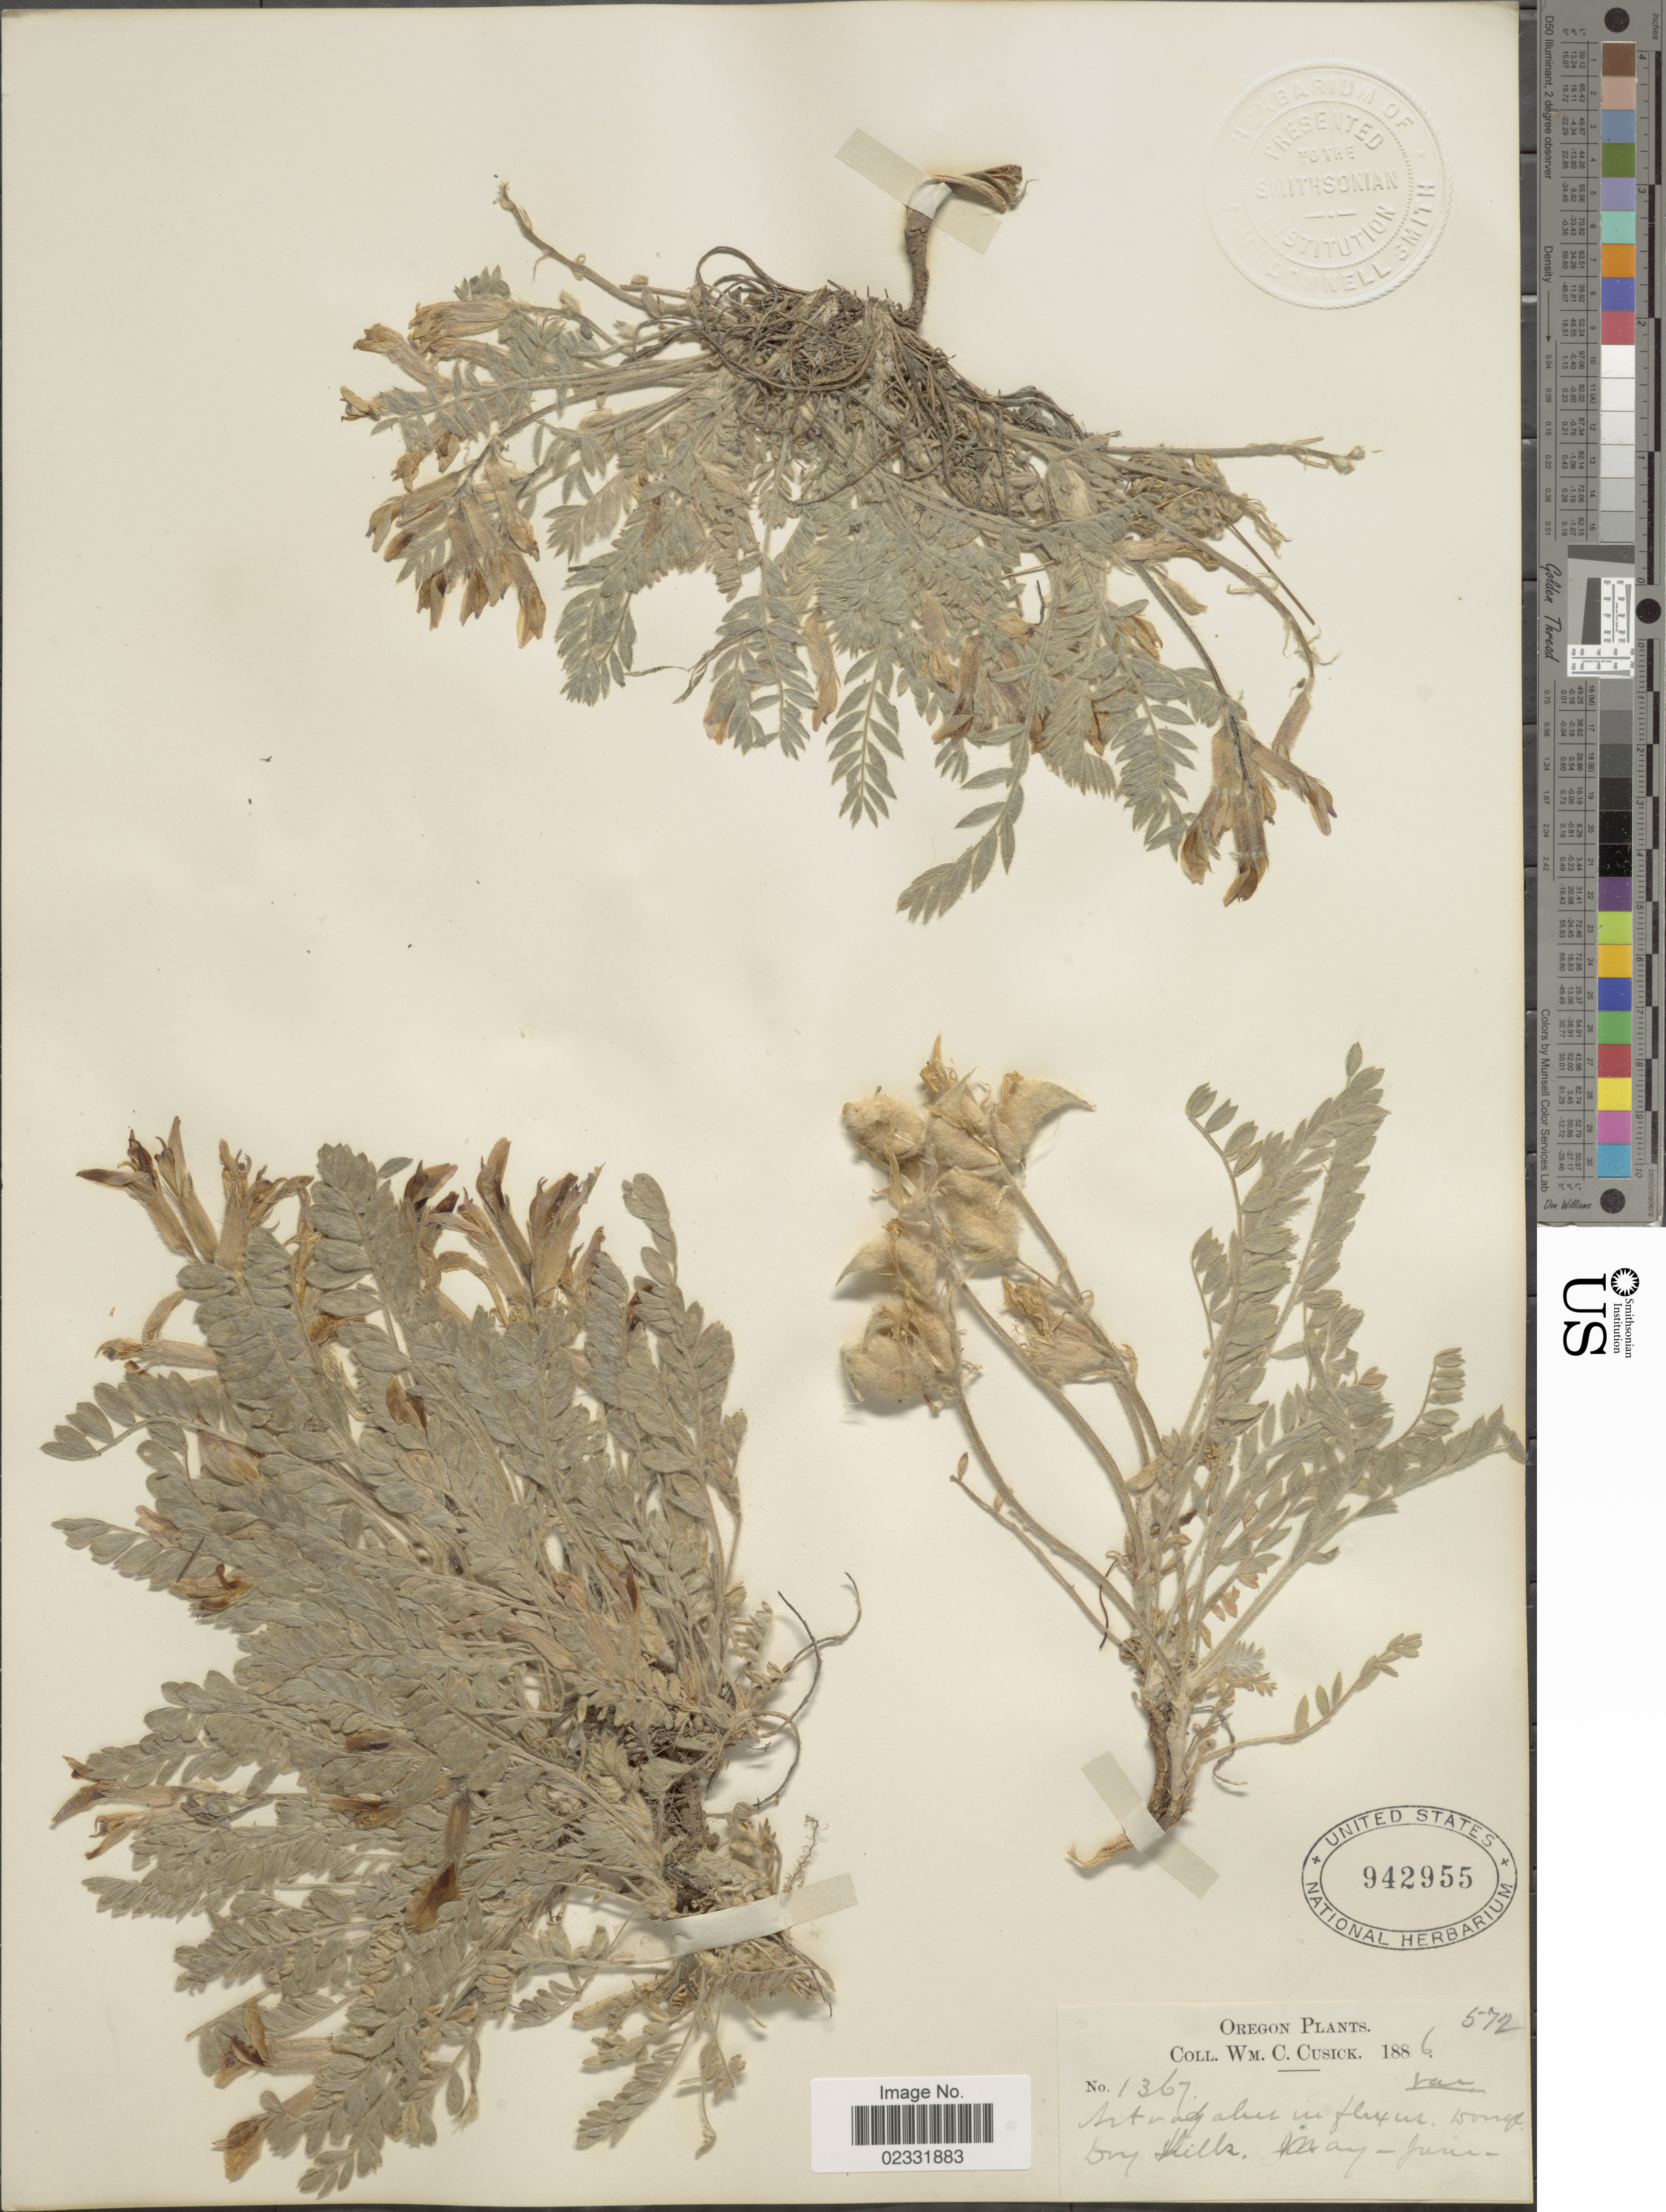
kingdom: Plantae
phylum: Tracheophyta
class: Magnoliopsida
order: Fabales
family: Fabaceae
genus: Astragalus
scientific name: Astragalus inflexus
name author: Douglas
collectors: W. C. Cusick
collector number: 1367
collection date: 1886-05/1886-06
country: United States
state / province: Oregon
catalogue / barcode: US 942955